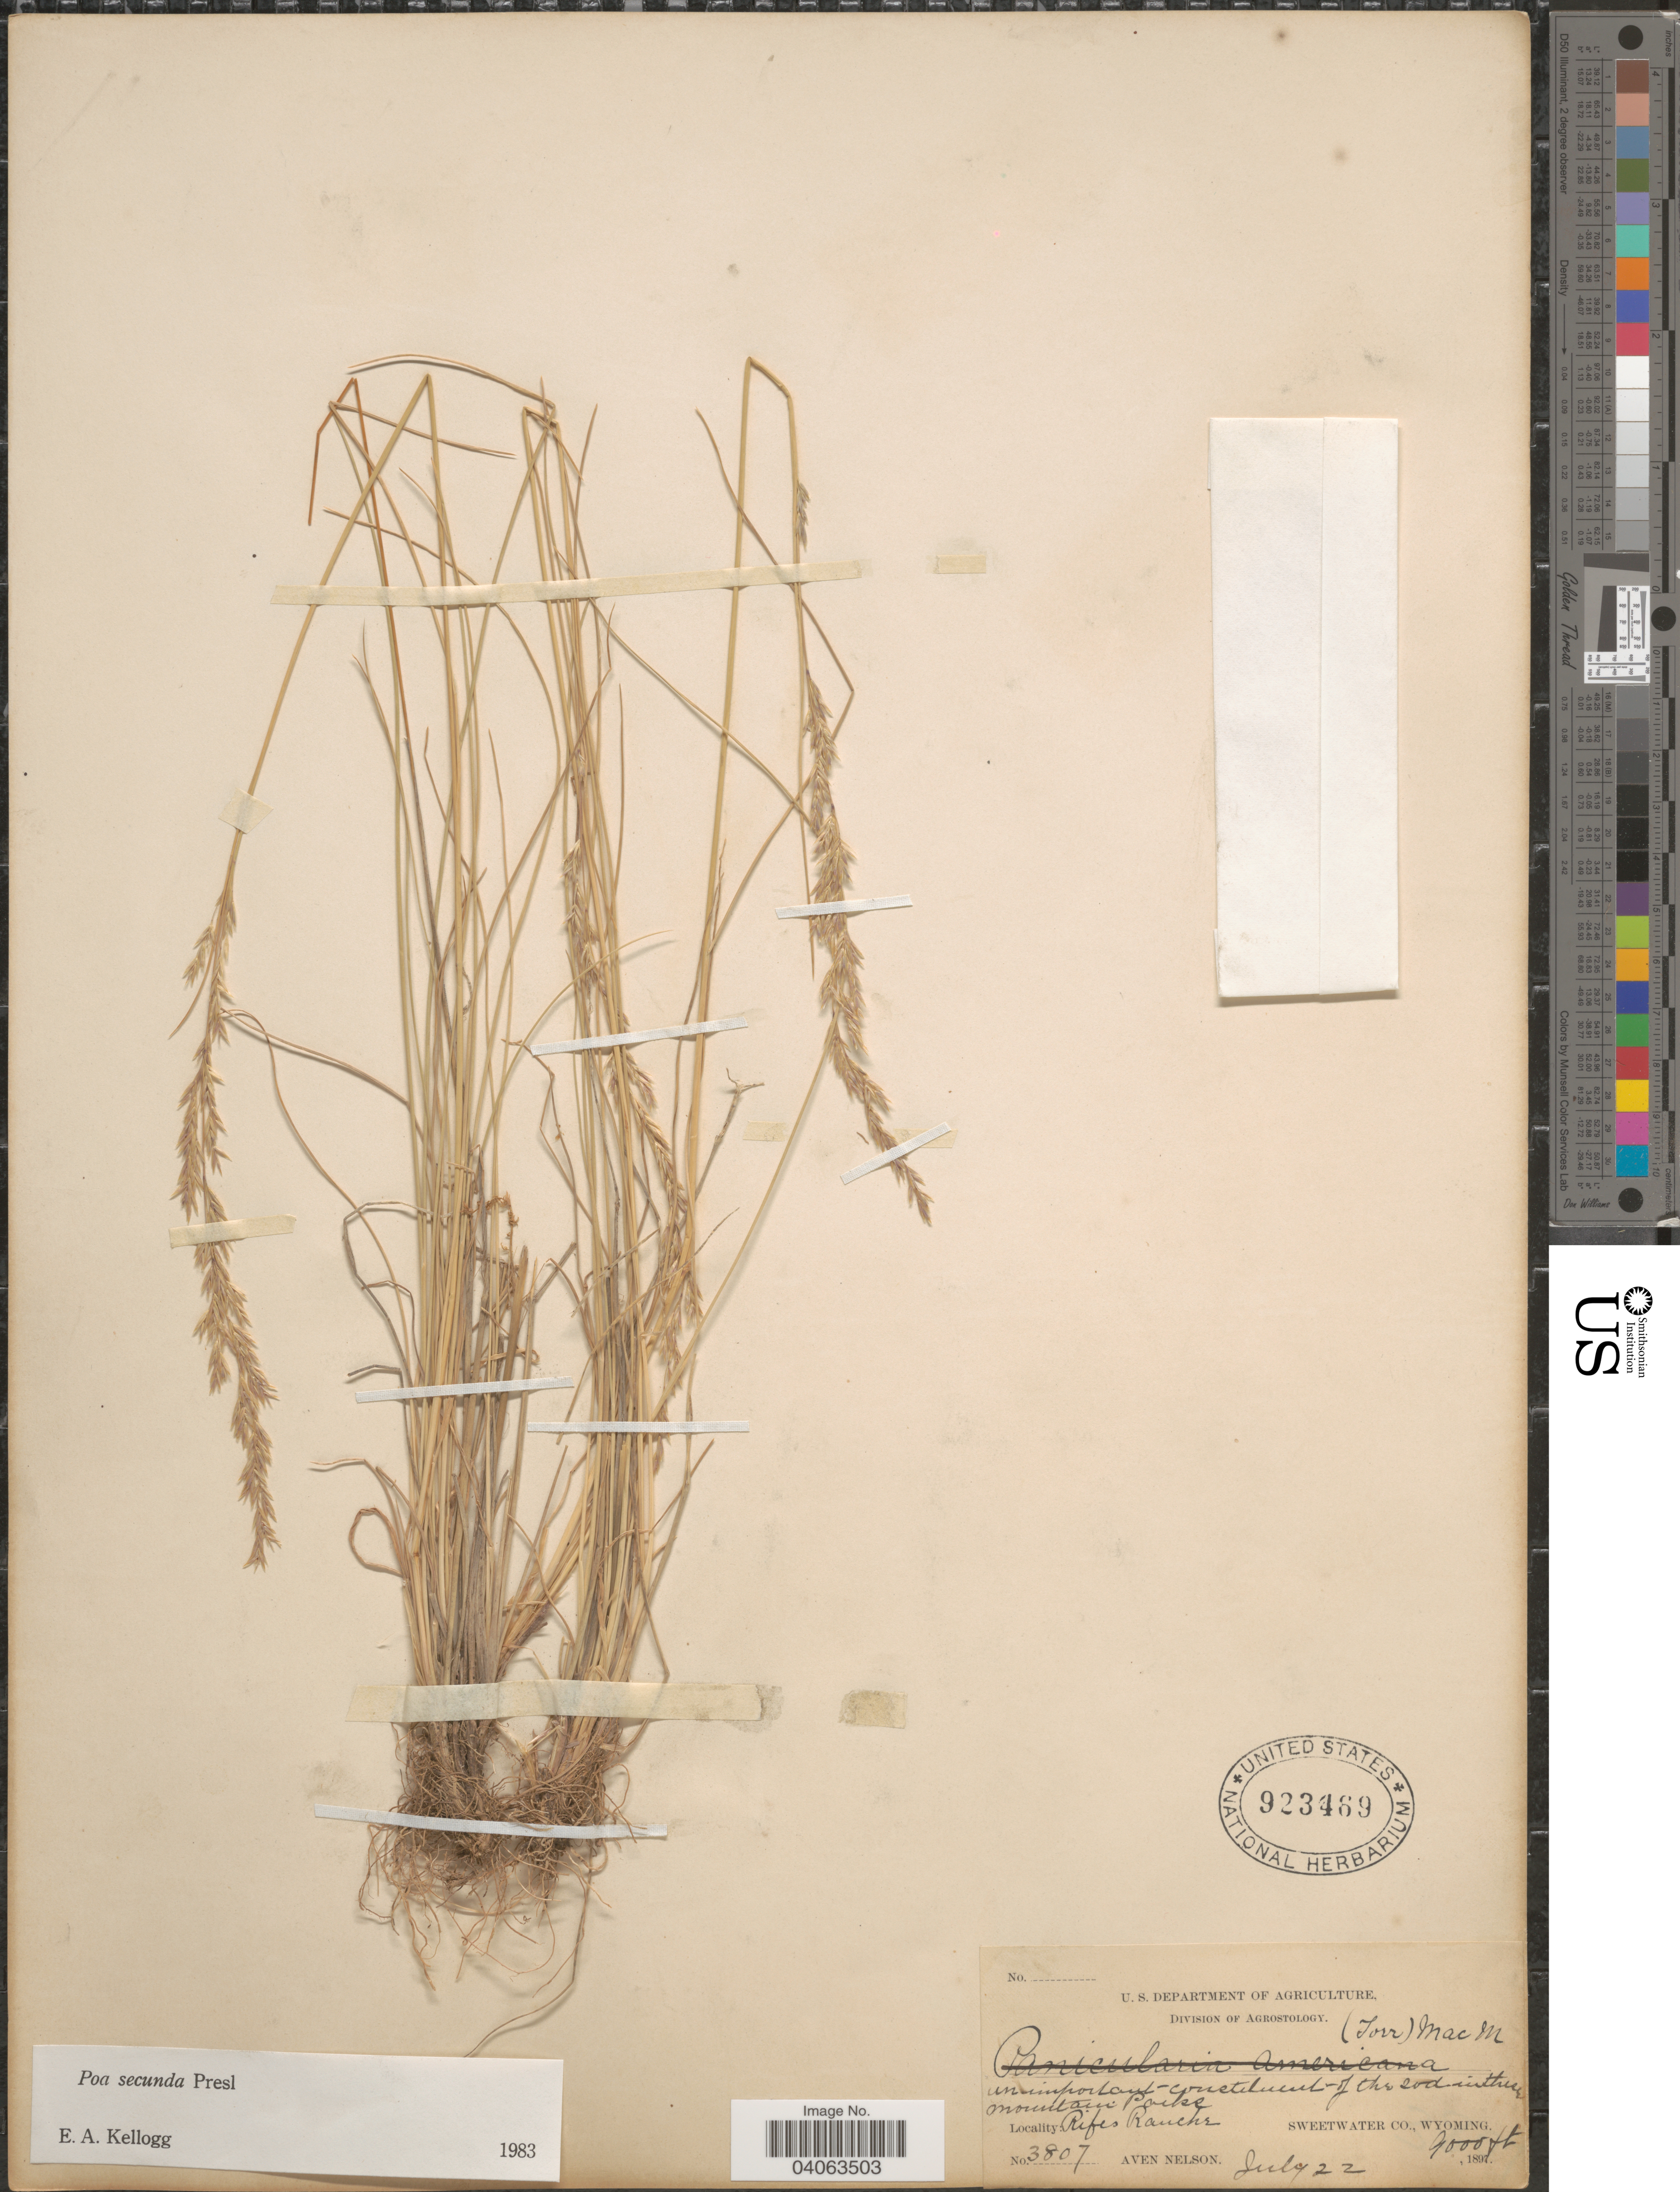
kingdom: Plantae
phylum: Tracheophyta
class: Liliopsida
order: Poales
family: Poaceae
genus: Poa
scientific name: Poa secunda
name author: J. Presl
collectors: A. Nelson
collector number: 3807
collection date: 1897-07-22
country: United States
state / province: Wyoming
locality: Rifes Ranche, Sweetwater Co.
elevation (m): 2743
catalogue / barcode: US 923469